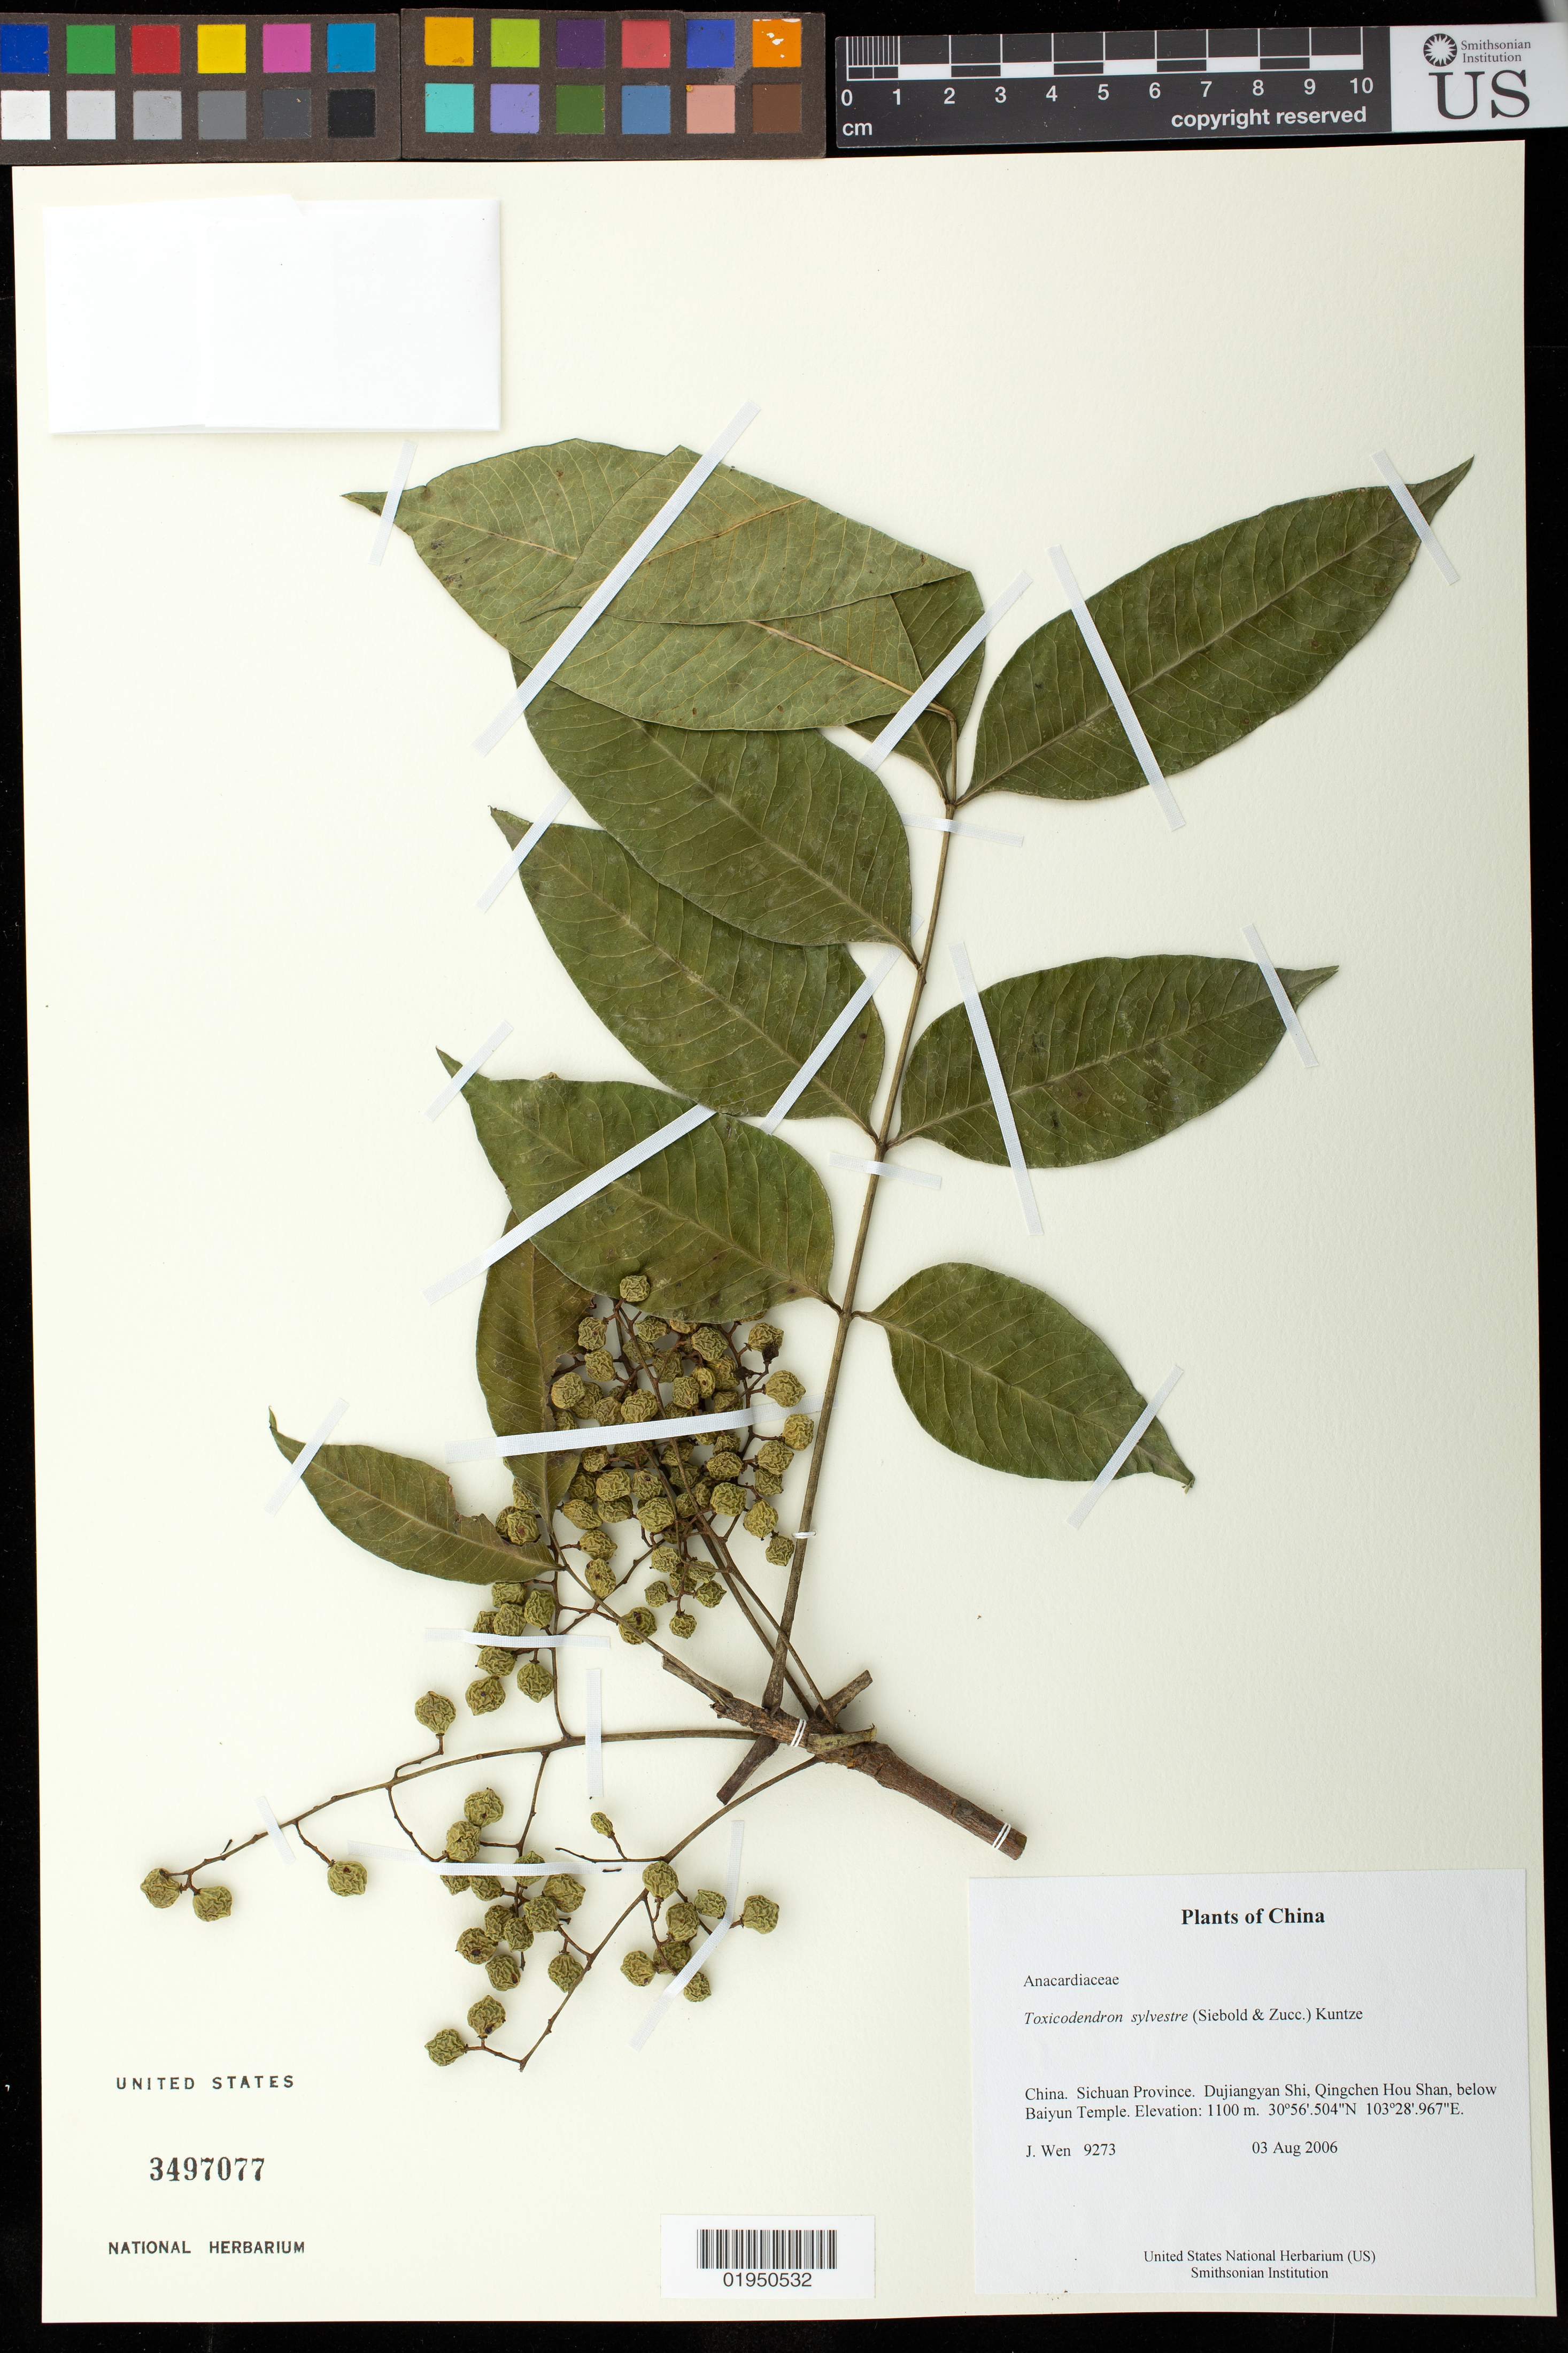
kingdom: Plantae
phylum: Tracheophyta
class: Magnoliopsida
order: Sapindales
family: Anacardiaceae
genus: Toxicodendron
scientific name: Toxicodendron sylvestre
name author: (Siebold & Zucc.) Kuntze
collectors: J. Wen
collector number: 9273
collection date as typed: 03 Aug 2006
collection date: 2006-08-03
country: China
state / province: Sichuan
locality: Dujiangyan Shi, Qingchen Hou Shan, below Baiyun Temple.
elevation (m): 1100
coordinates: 30 56.504 N, 103 28.967 E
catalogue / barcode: US 3497077